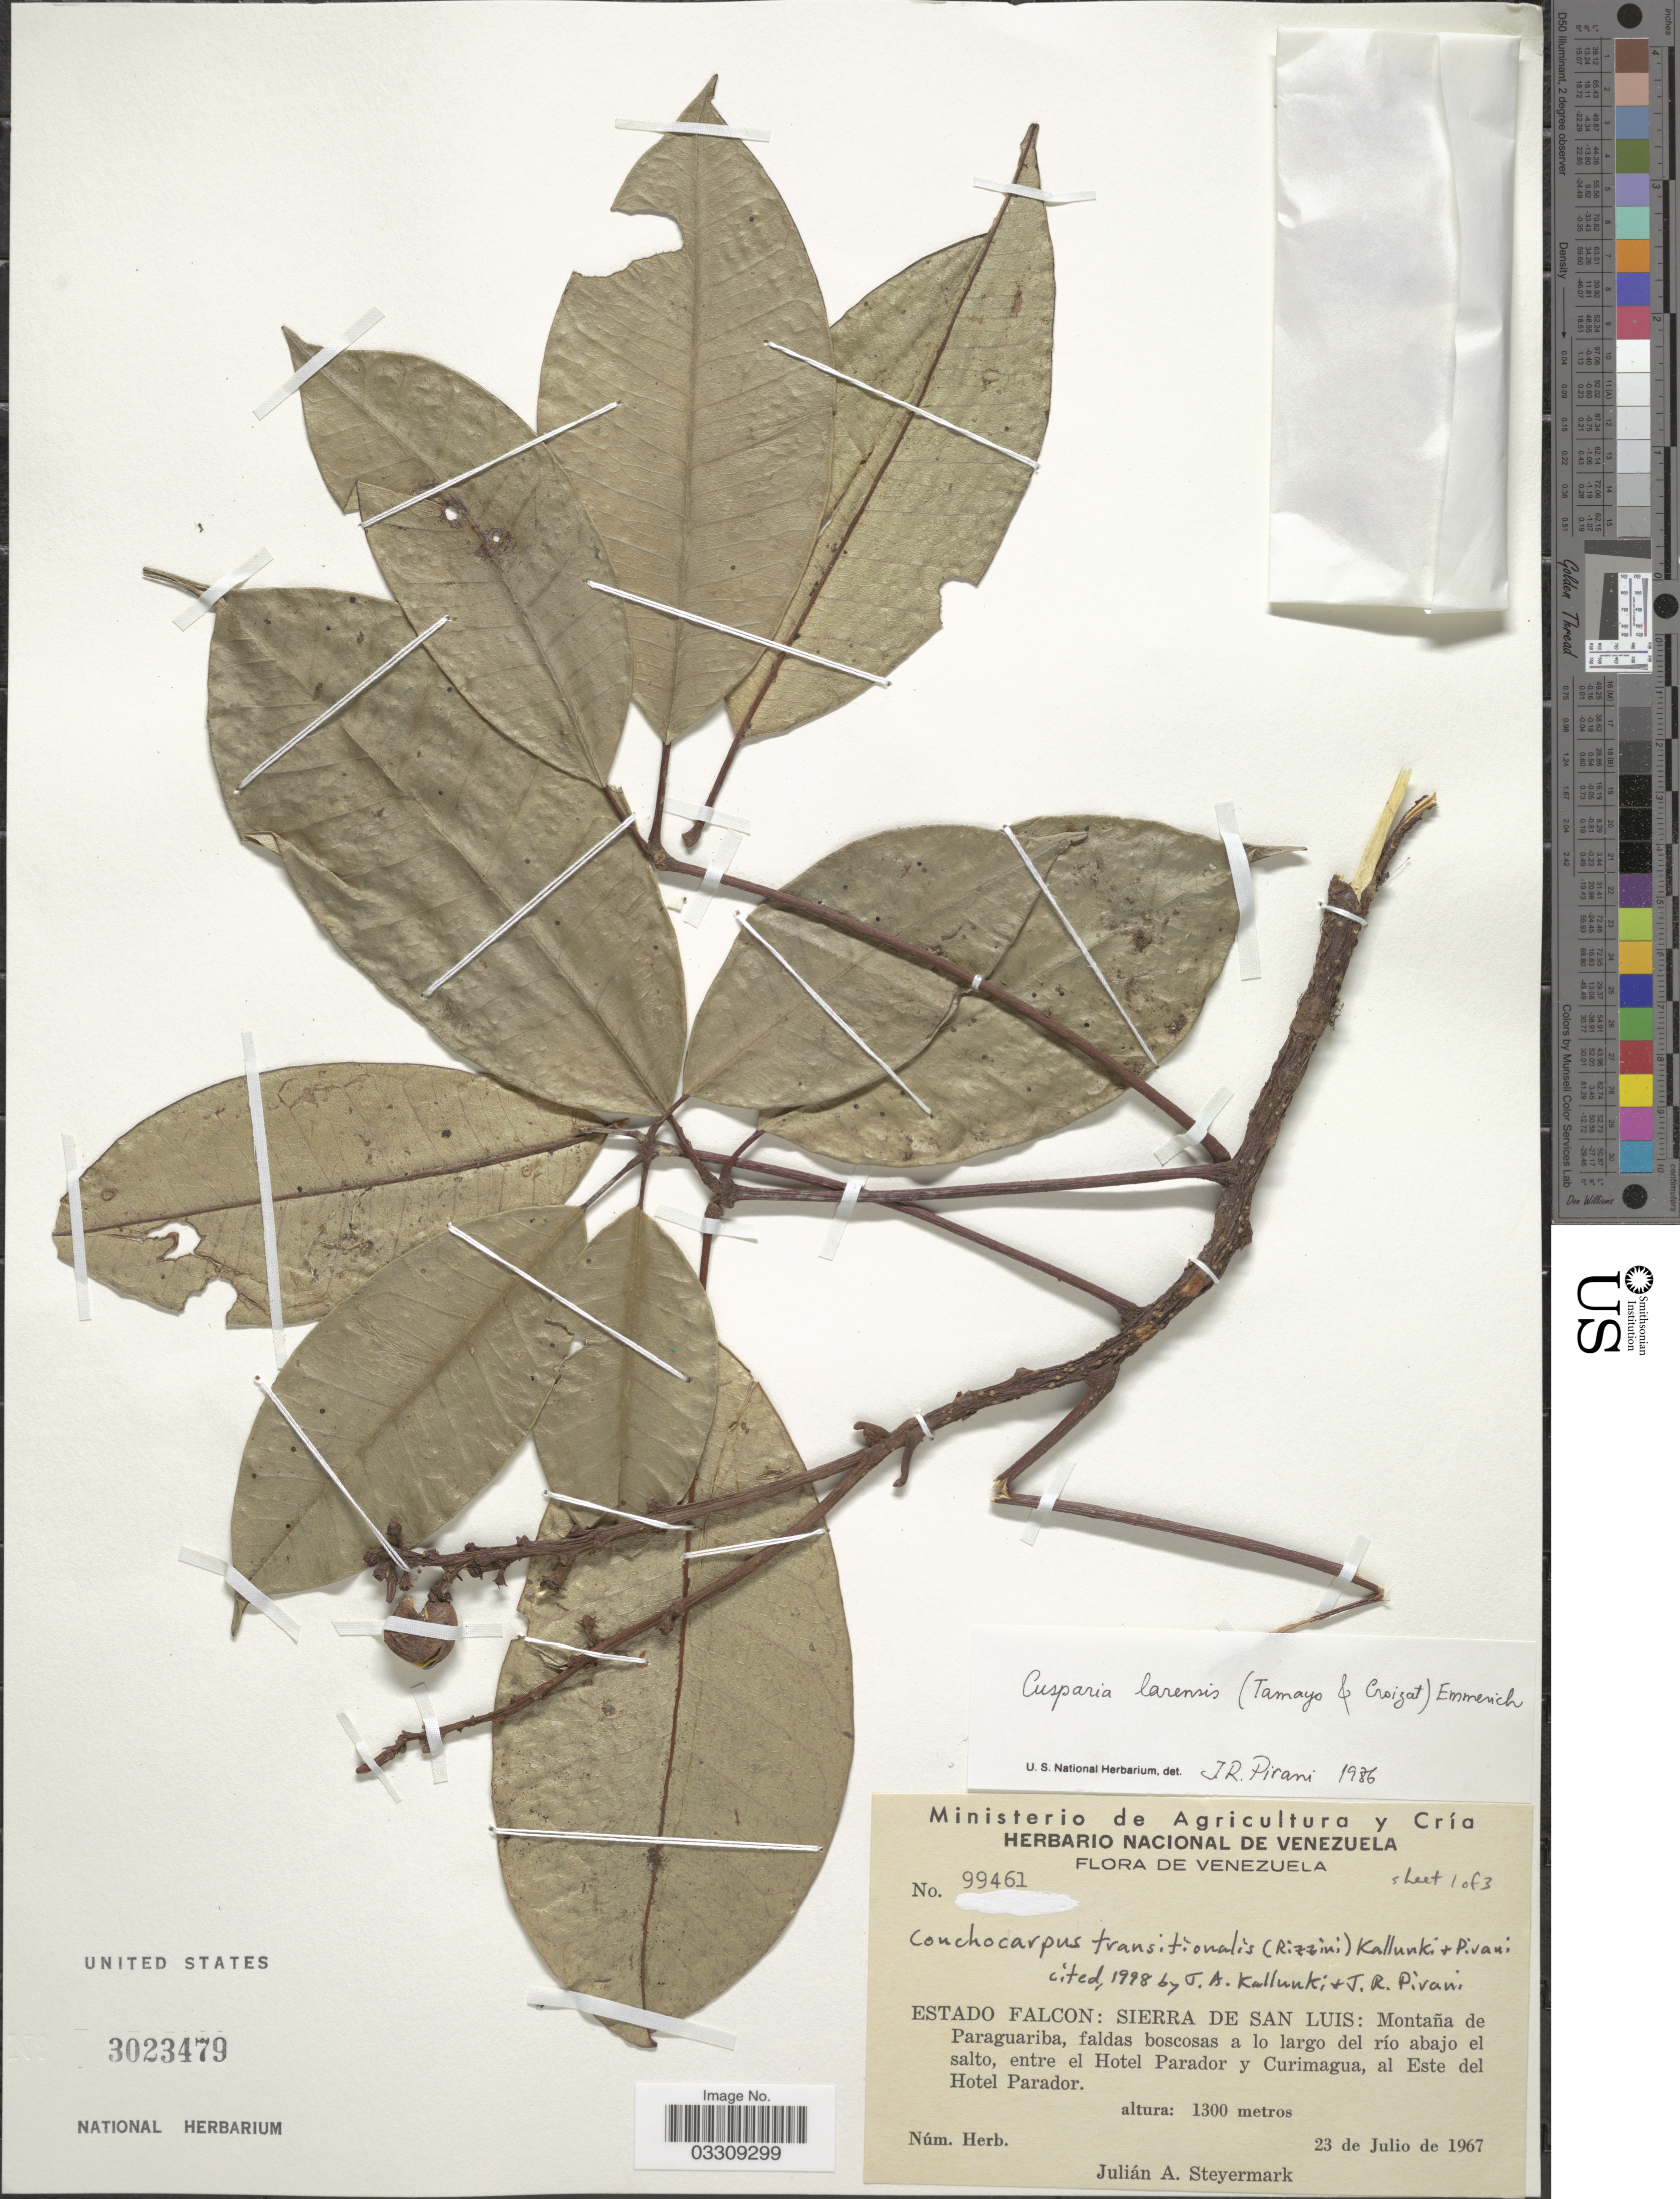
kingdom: Plantae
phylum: Tracheophyta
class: Magnoliopsida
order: Sapindales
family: Rutaceae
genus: Conchocarpus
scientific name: Conchocarpus transitionalis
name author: (Rizzini) Kallunki & Pirani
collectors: J. Steyermark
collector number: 99461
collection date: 1967-07-23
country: Venezuela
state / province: Falcón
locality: Sierra de San Luis: Montaña de Paraguariba, faldas boscosas a lo largo del río abajo el salto, entre el Hotel Parador y Curimagua, al Este del Hotel Parador.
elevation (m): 1300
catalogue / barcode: US 3023479